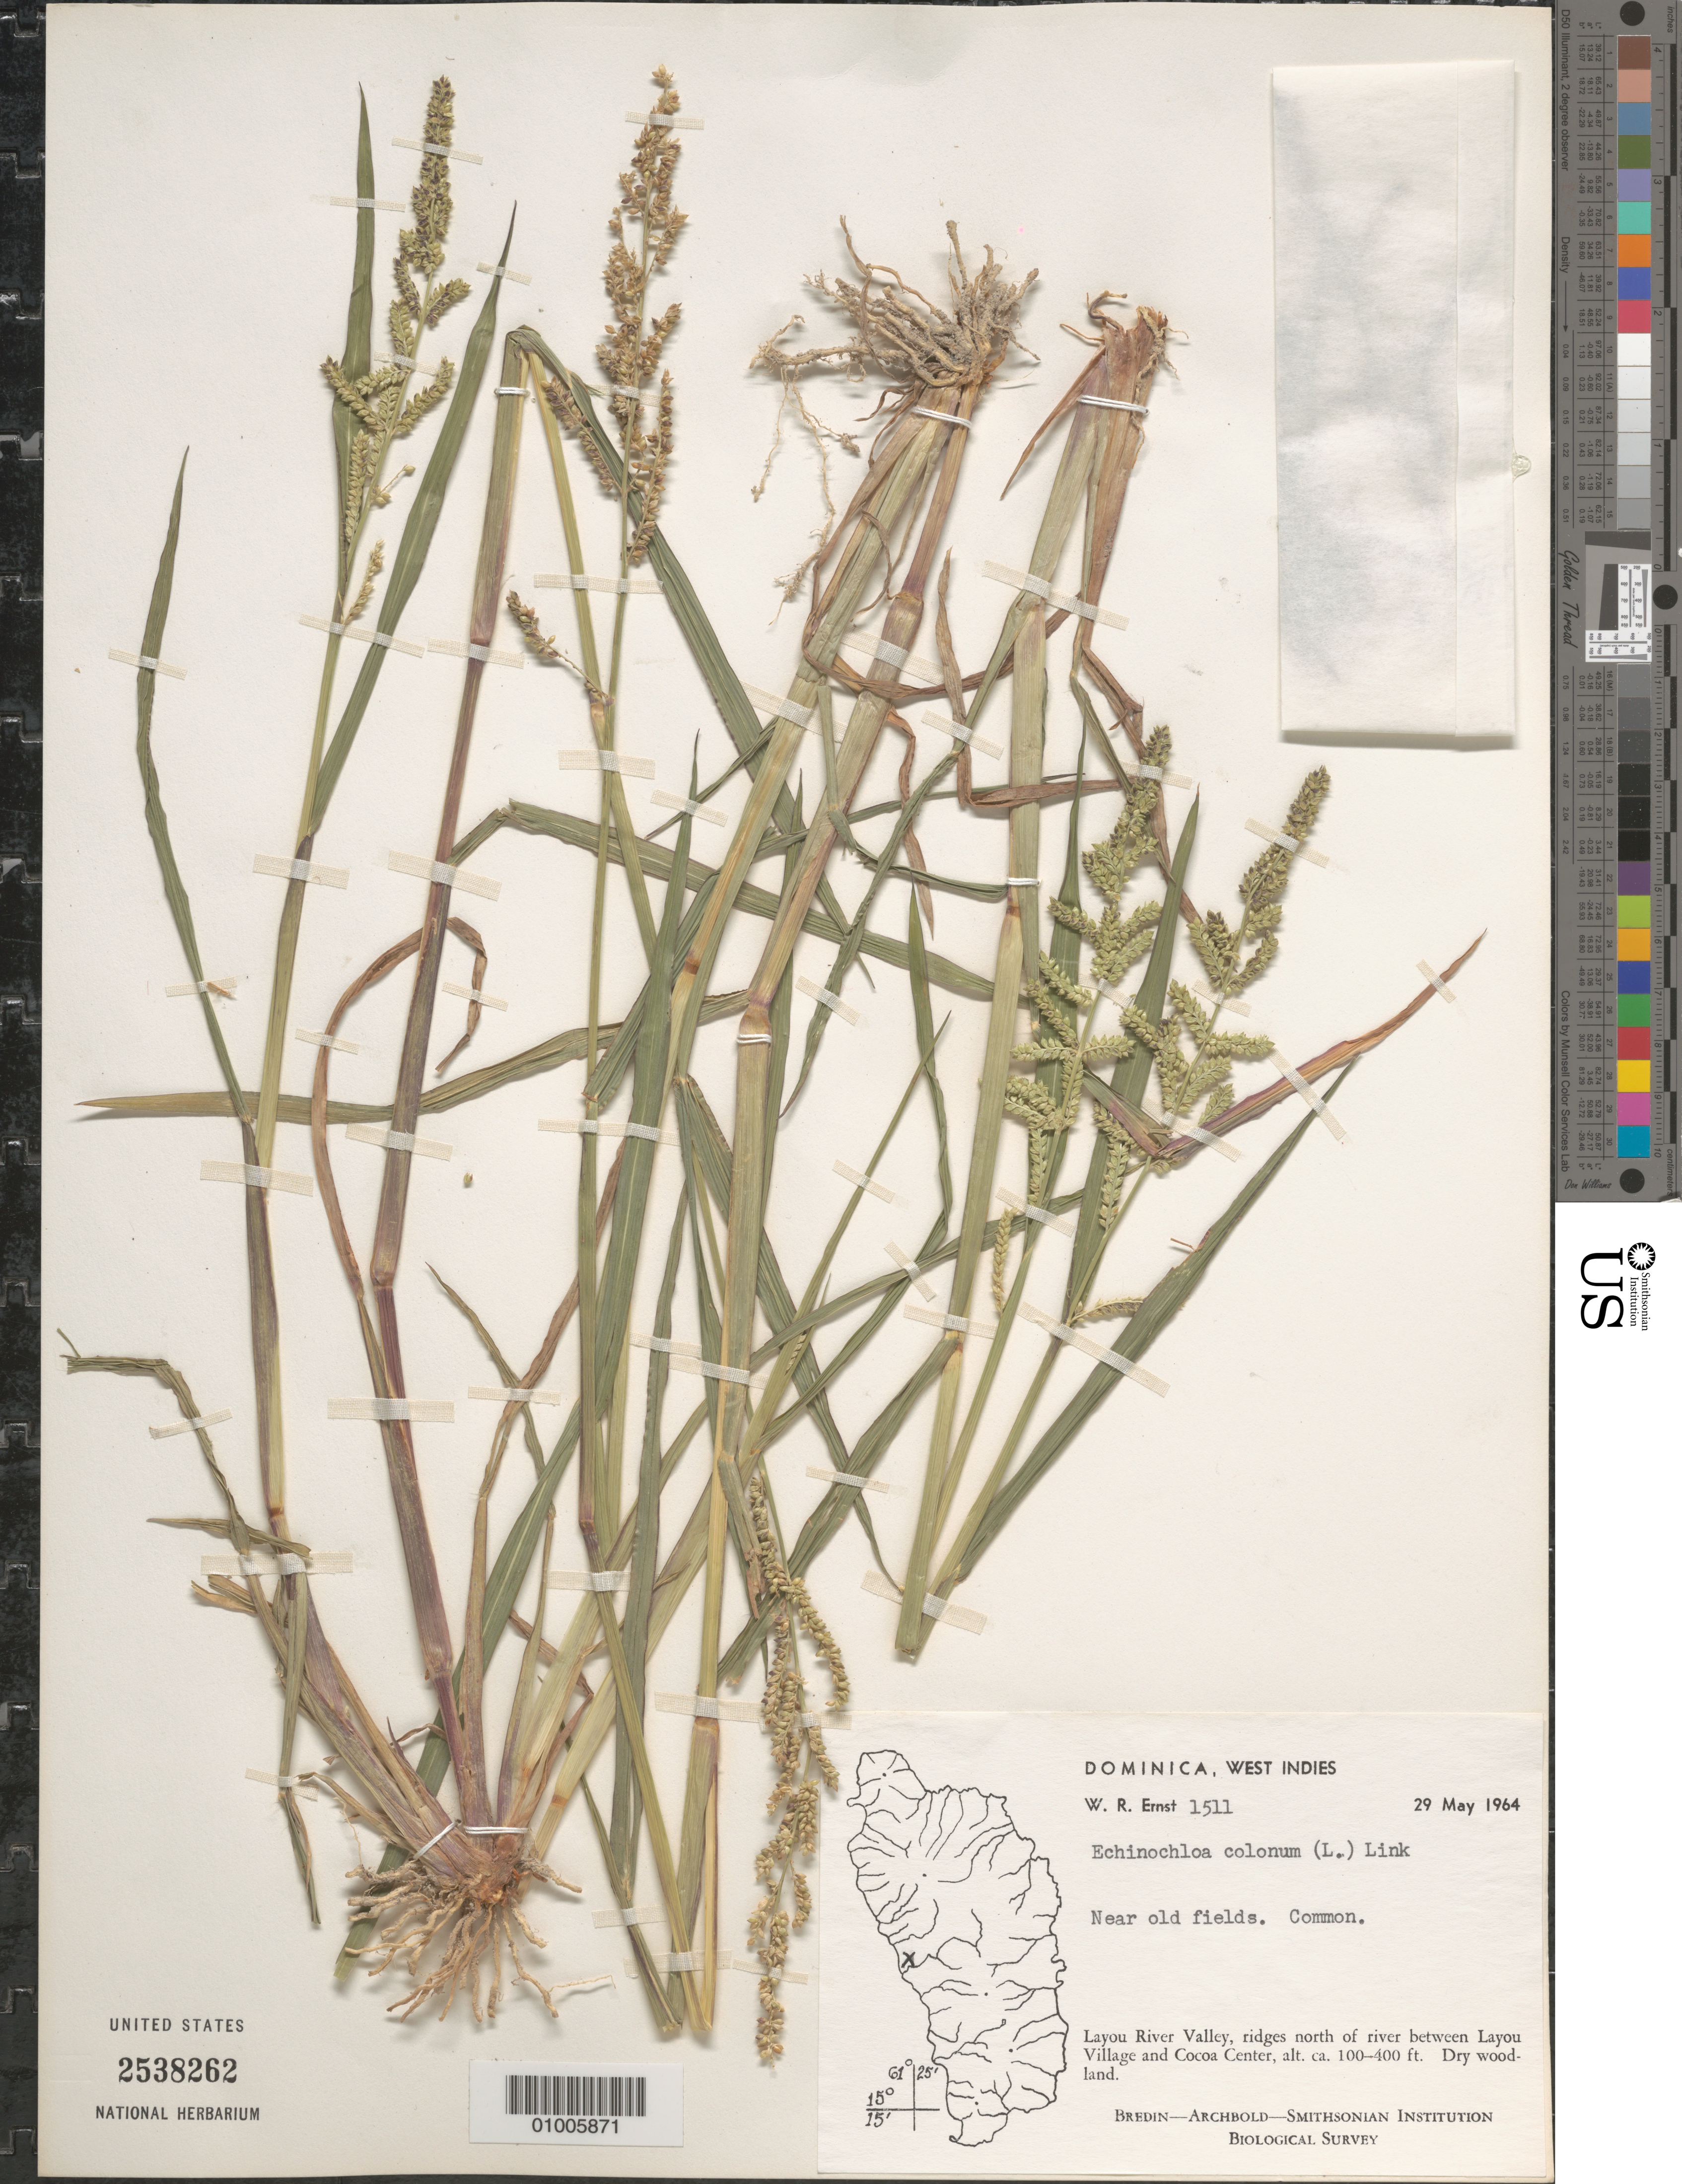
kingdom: Plantae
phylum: Tracheophyta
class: Liliopsida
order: Poales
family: Poaceae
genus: Echinochloa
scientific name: Echinochloa colona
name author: (L.) Link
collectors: W. R. Ernst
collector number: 1511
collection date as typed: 29 May 1964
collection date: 1964-05-29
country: Dominica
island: Dominica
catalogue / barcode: US 2538262